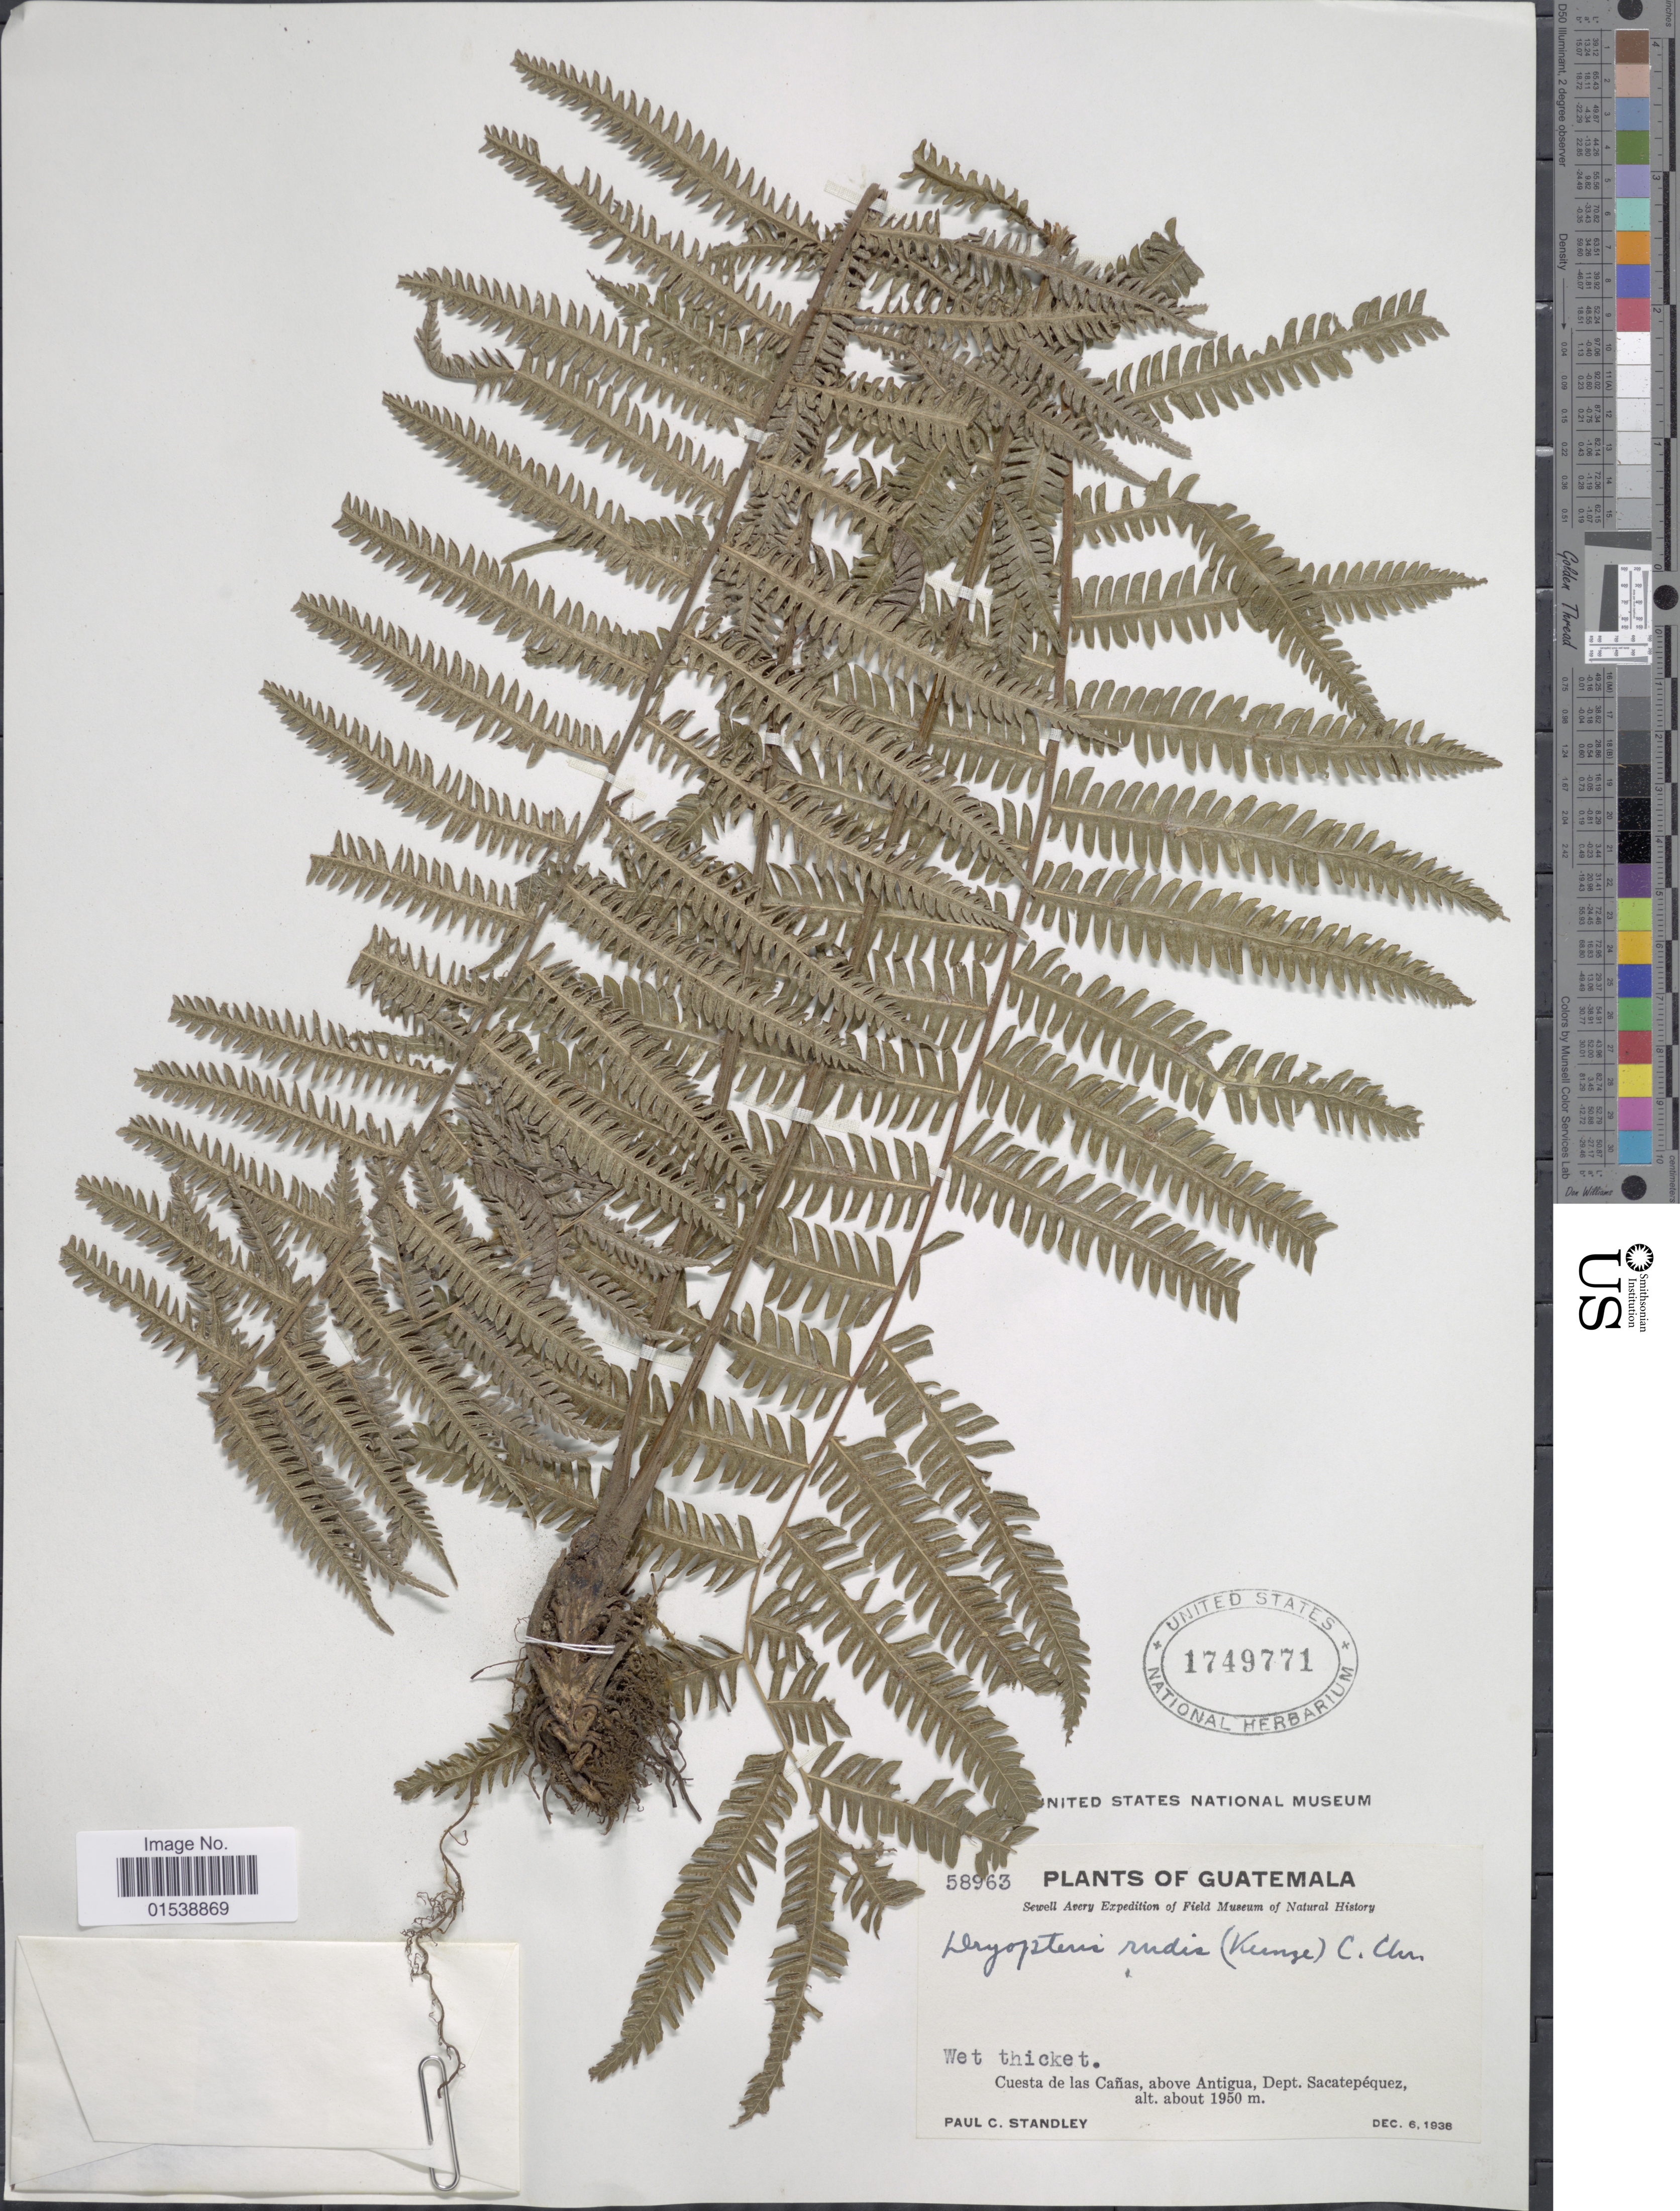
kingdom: Plantae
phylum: Tracheophyta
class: Polypodiopsida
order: Polypodiales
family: Thelypteridaceae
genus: Amauropelta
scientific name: Amauropelta rudis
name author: (Kunze) Pic. Serm.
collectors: P. C. Standley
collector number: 58963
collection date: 1938-12-06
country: Guatemala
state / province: Sacatepéquez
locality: Cuesta de las Canas, above Antigua, Dept. Sacatepequez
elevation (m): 1950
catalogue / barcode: US 1749771